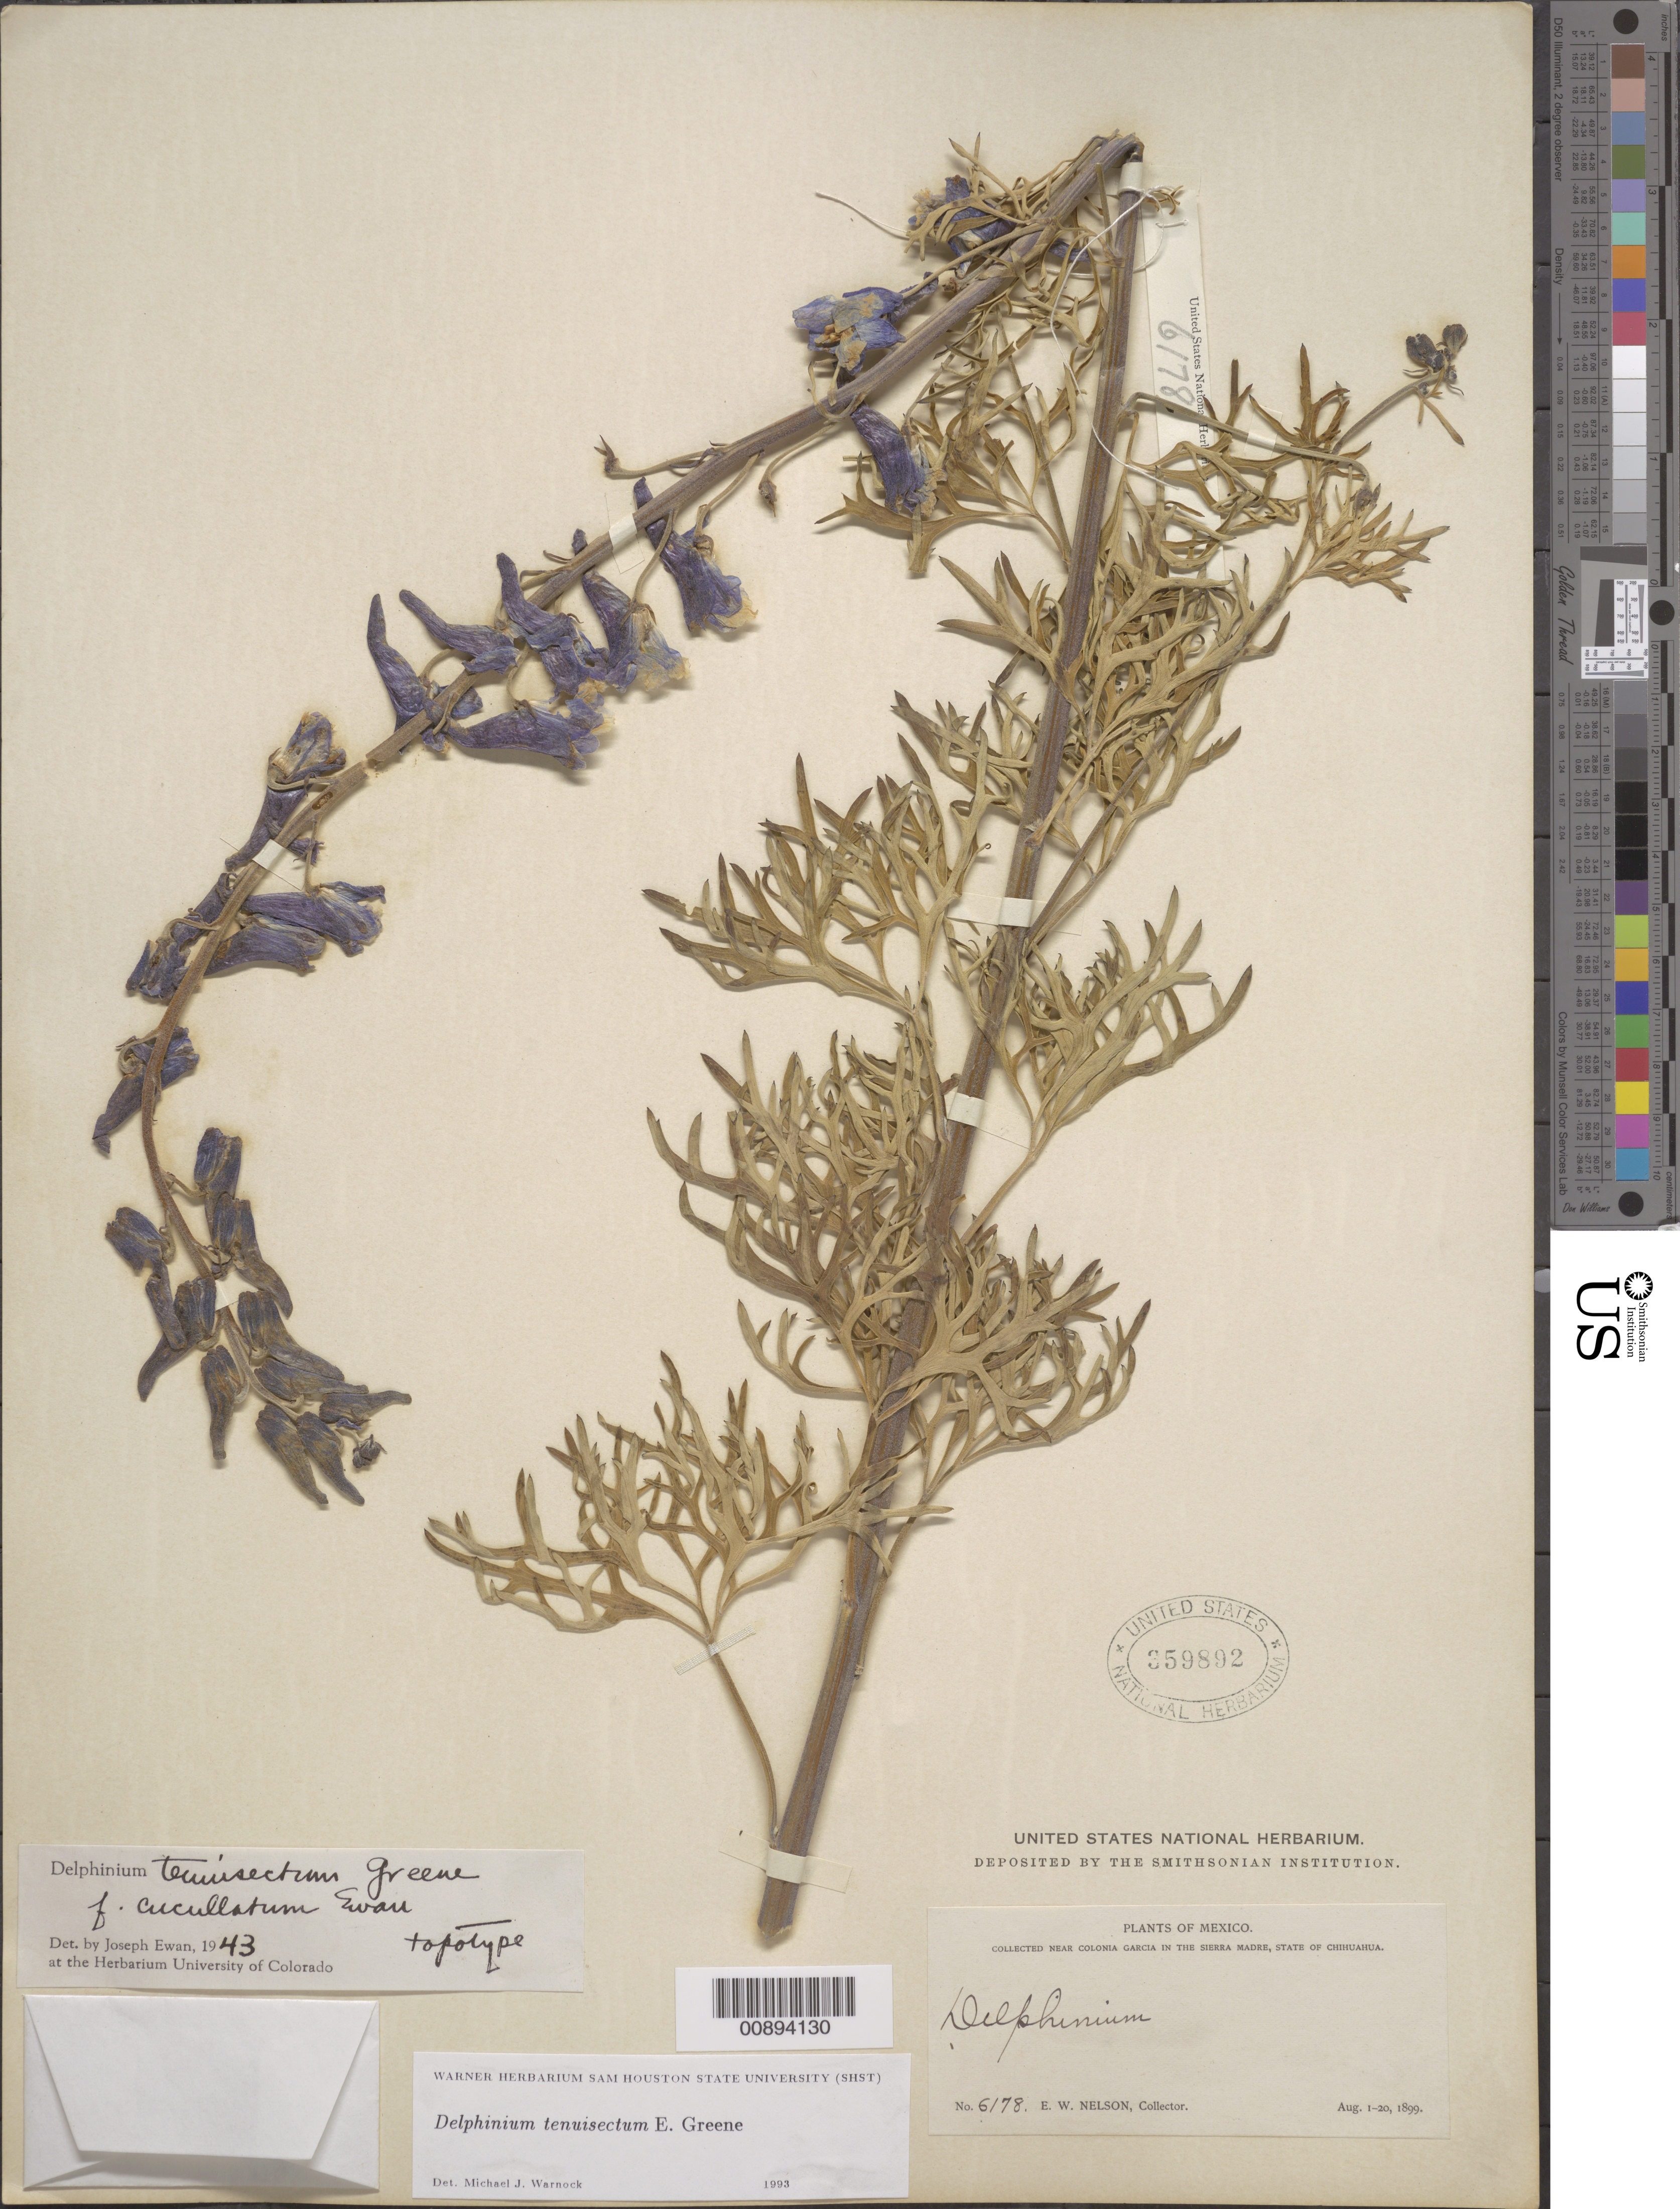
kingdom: Plantae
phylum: Tracheophyta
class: Magnoliopsida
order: Ranunculales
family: Ranunculaceae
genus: Delphinium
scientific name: Delphinium tenuisectum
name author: Greene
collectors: E. W. Nelson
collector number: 6178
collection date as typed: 01 Aug 1899 to 20 Aug 1899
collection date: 1899-08-01/1899-08-20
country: Mexico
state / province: Chihuahua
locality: Near Colonia García in the Sierra Madre, Chihuahua.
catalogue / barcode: US 359892